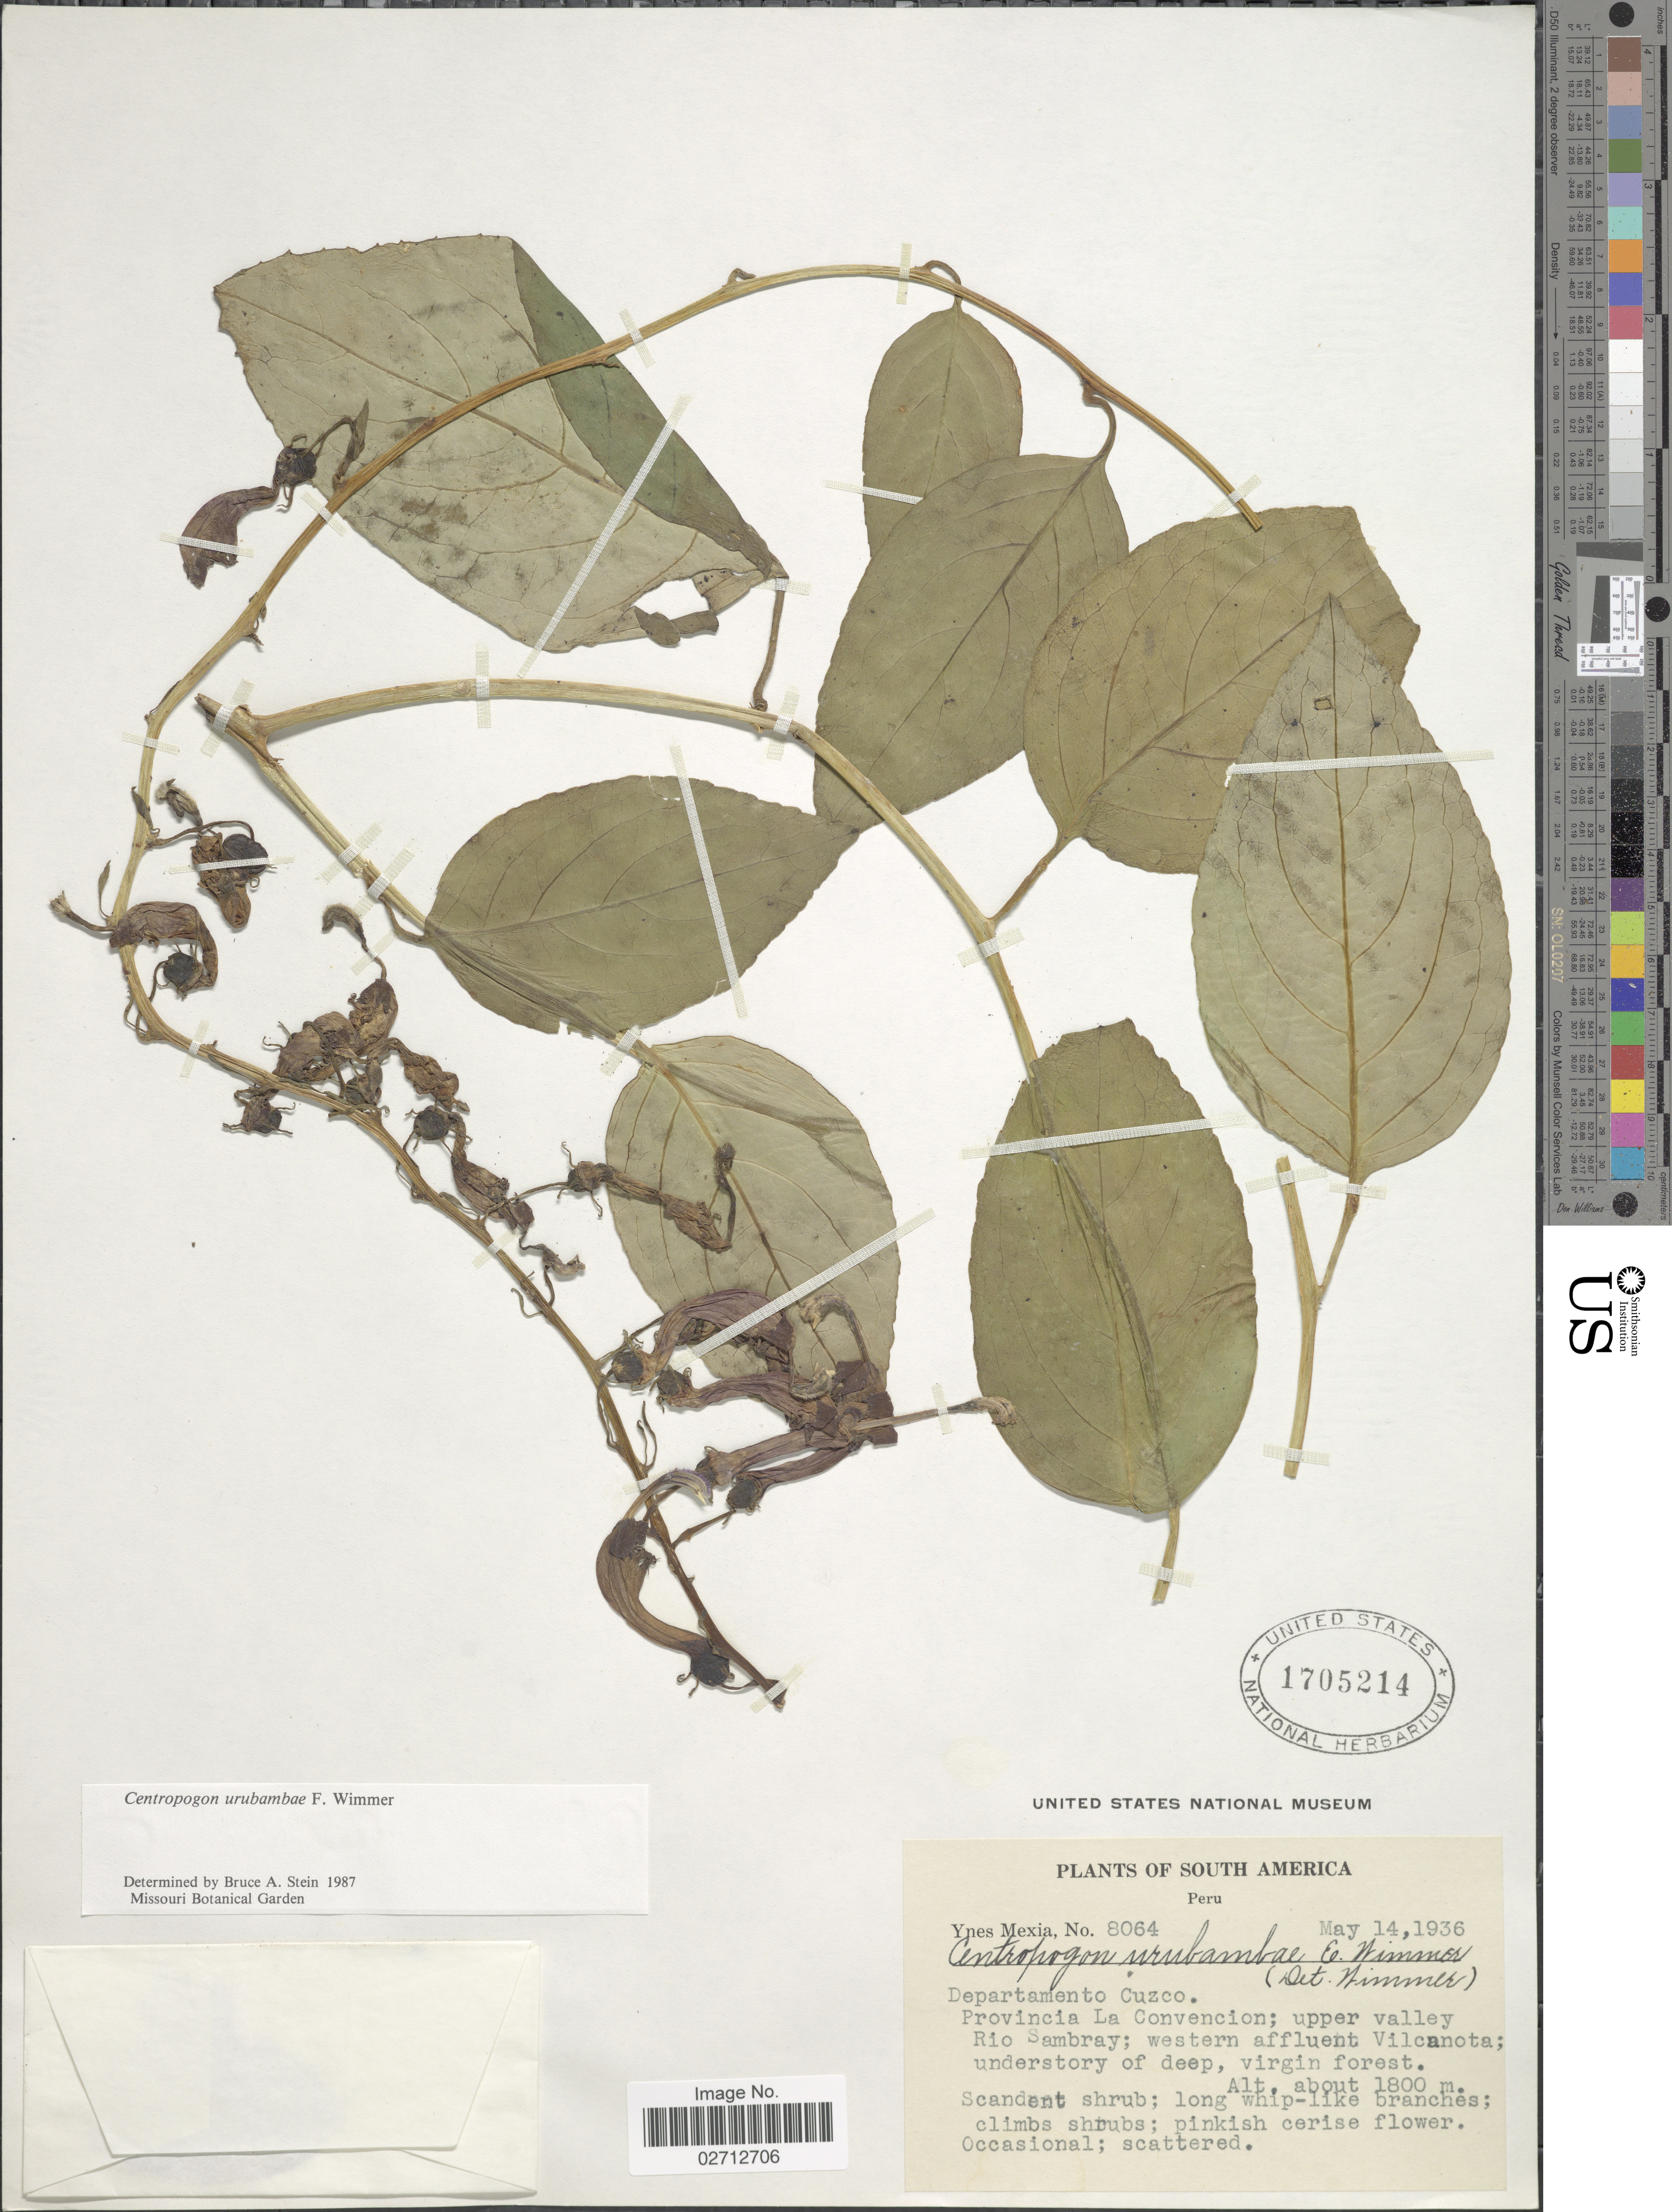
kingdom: Plantae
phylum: Tracheophyta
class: Magnoliopsida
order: Asterales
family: Campanulaceae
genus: Centropogon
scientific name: Centropogon urubambae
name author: E. Wimm.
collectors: Y. Mexia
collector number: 8064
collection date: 1936-05-14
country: Peru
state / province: Cusco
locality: Provincia La Convencion; upper valley Rio Sambray; western affluent Vilcanota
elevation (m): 1800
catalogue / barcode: US 1705214